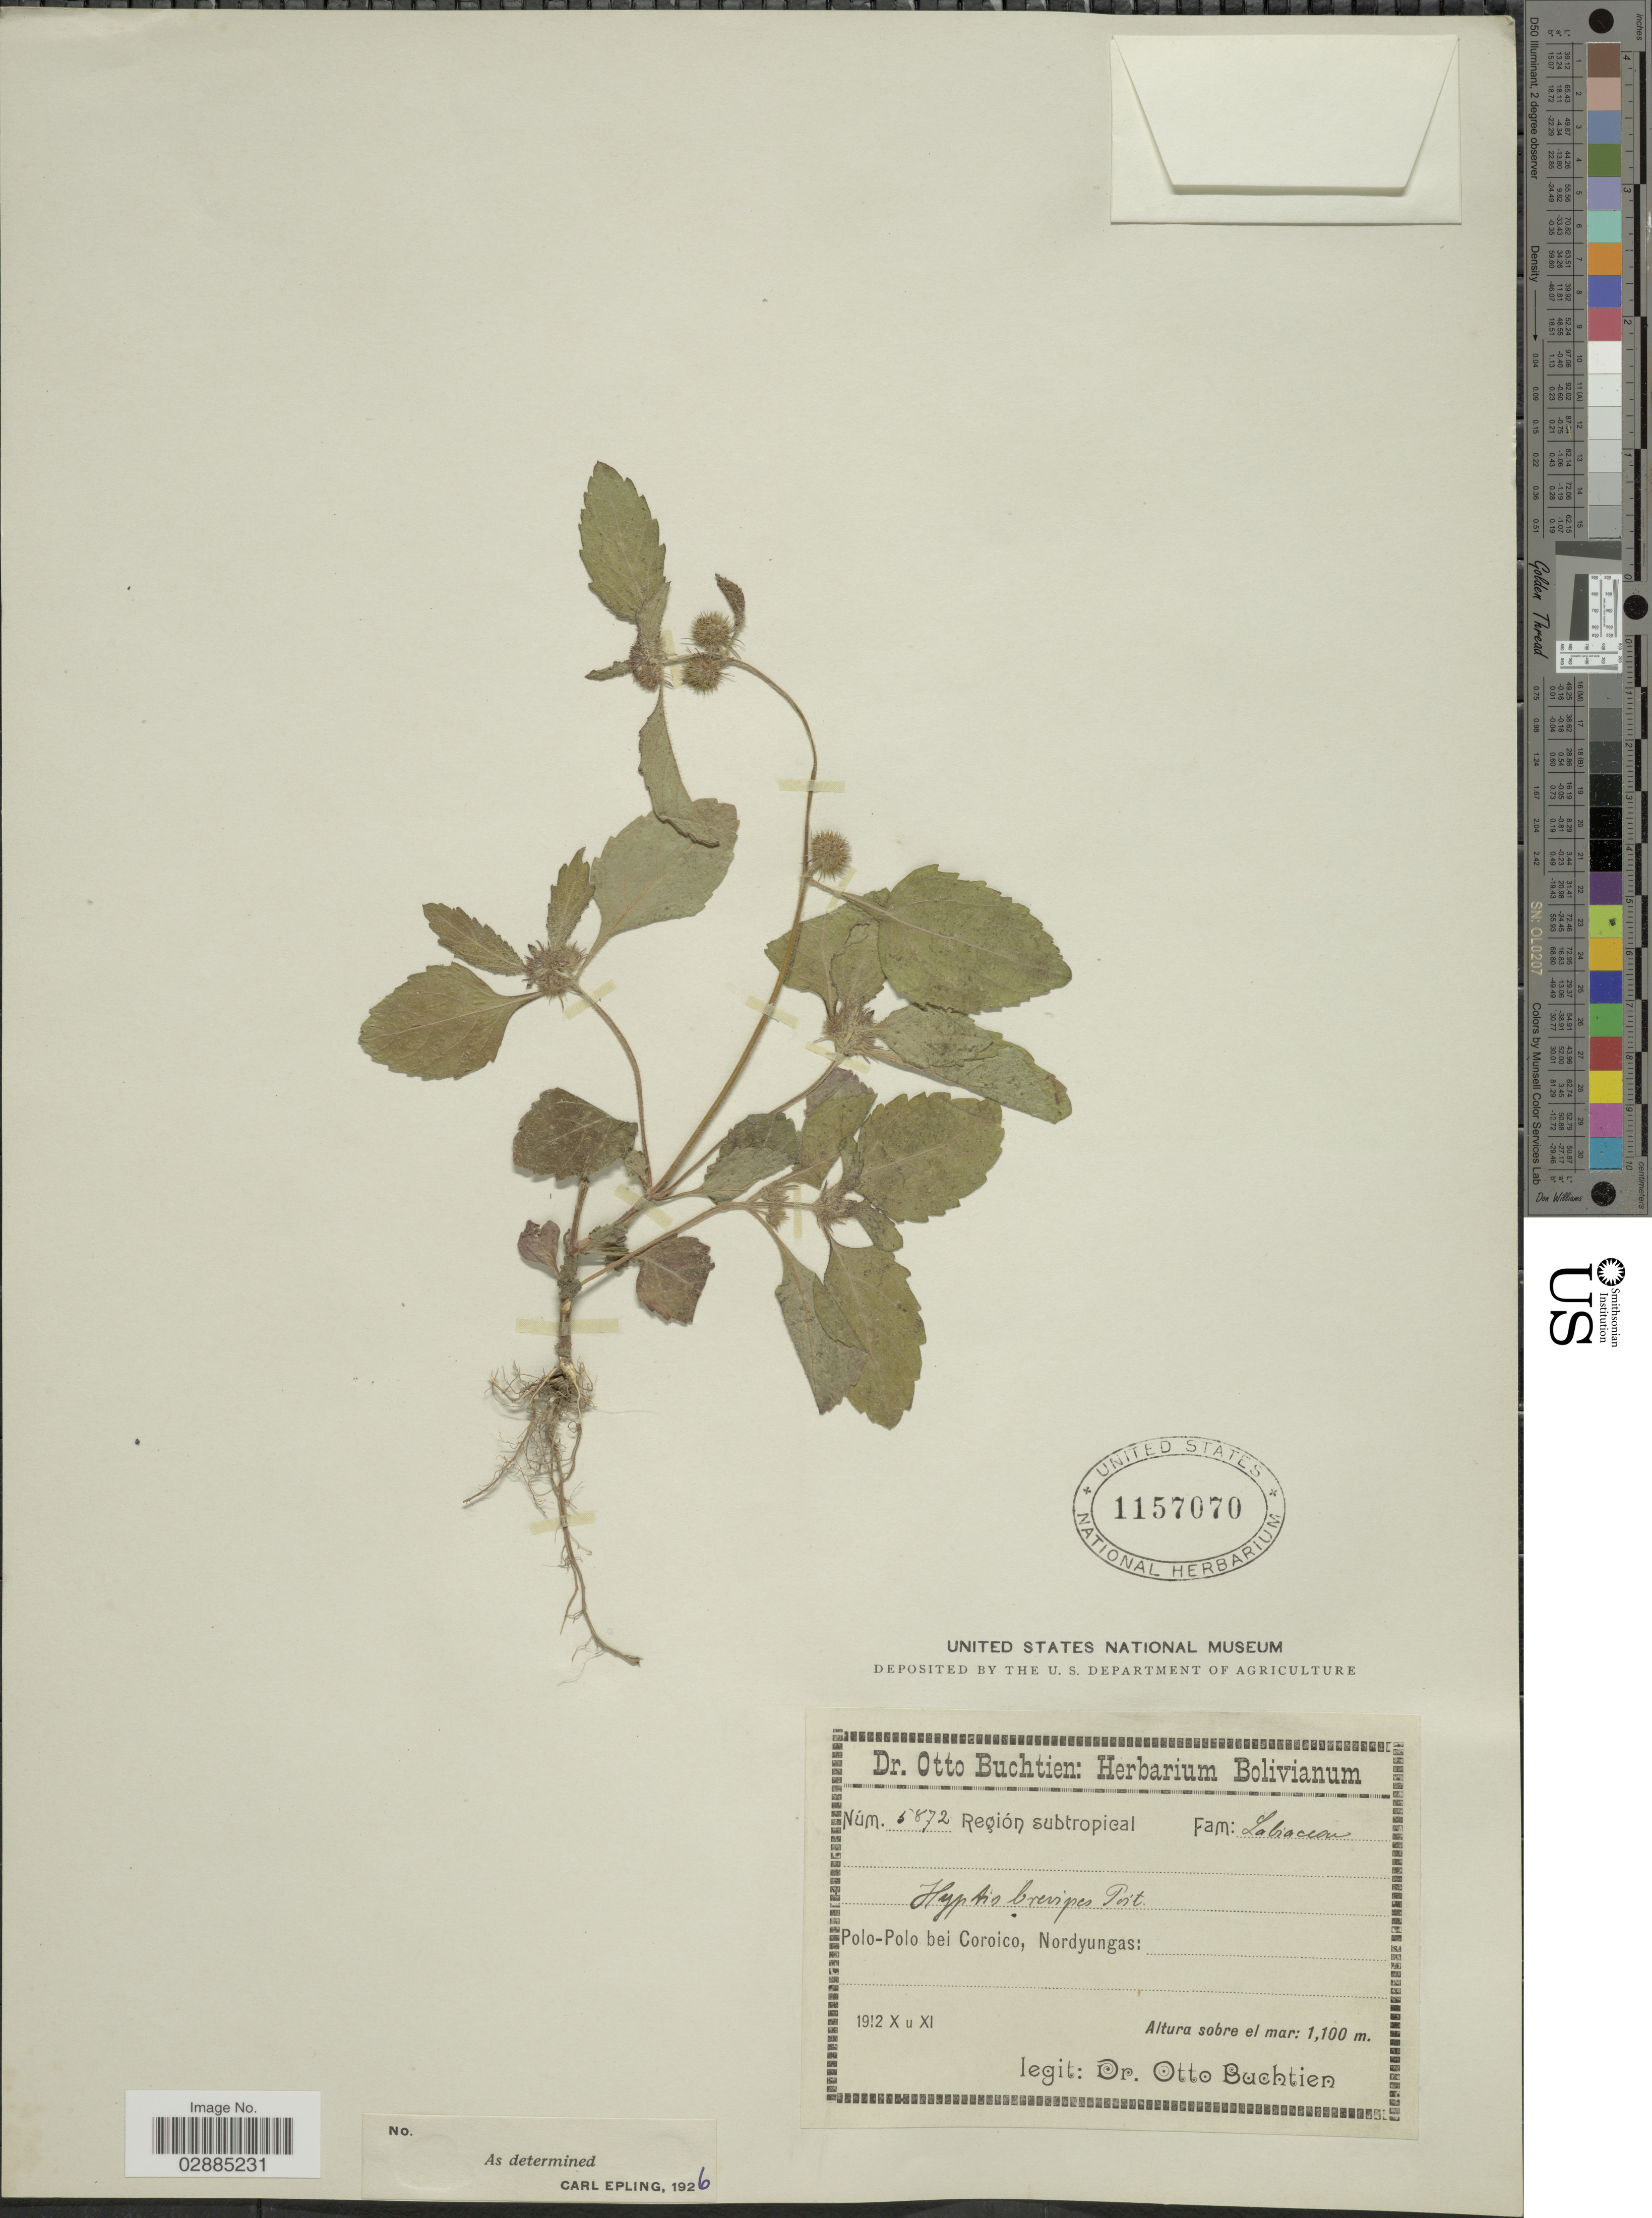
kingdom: Plantae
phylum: Tracheophyta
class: Magnoliopsida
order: Lamiales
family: Lamiaceae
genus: Hyptis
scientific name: Hyptis brevipes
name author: Poit.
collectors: O. Buchtien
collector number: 5872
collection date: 1912-10/1912-11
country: Bolivia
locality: Región subtropical. Polo-Polo bei Coroico, Nordyungas.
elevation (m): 1100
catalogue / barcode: US 1157070